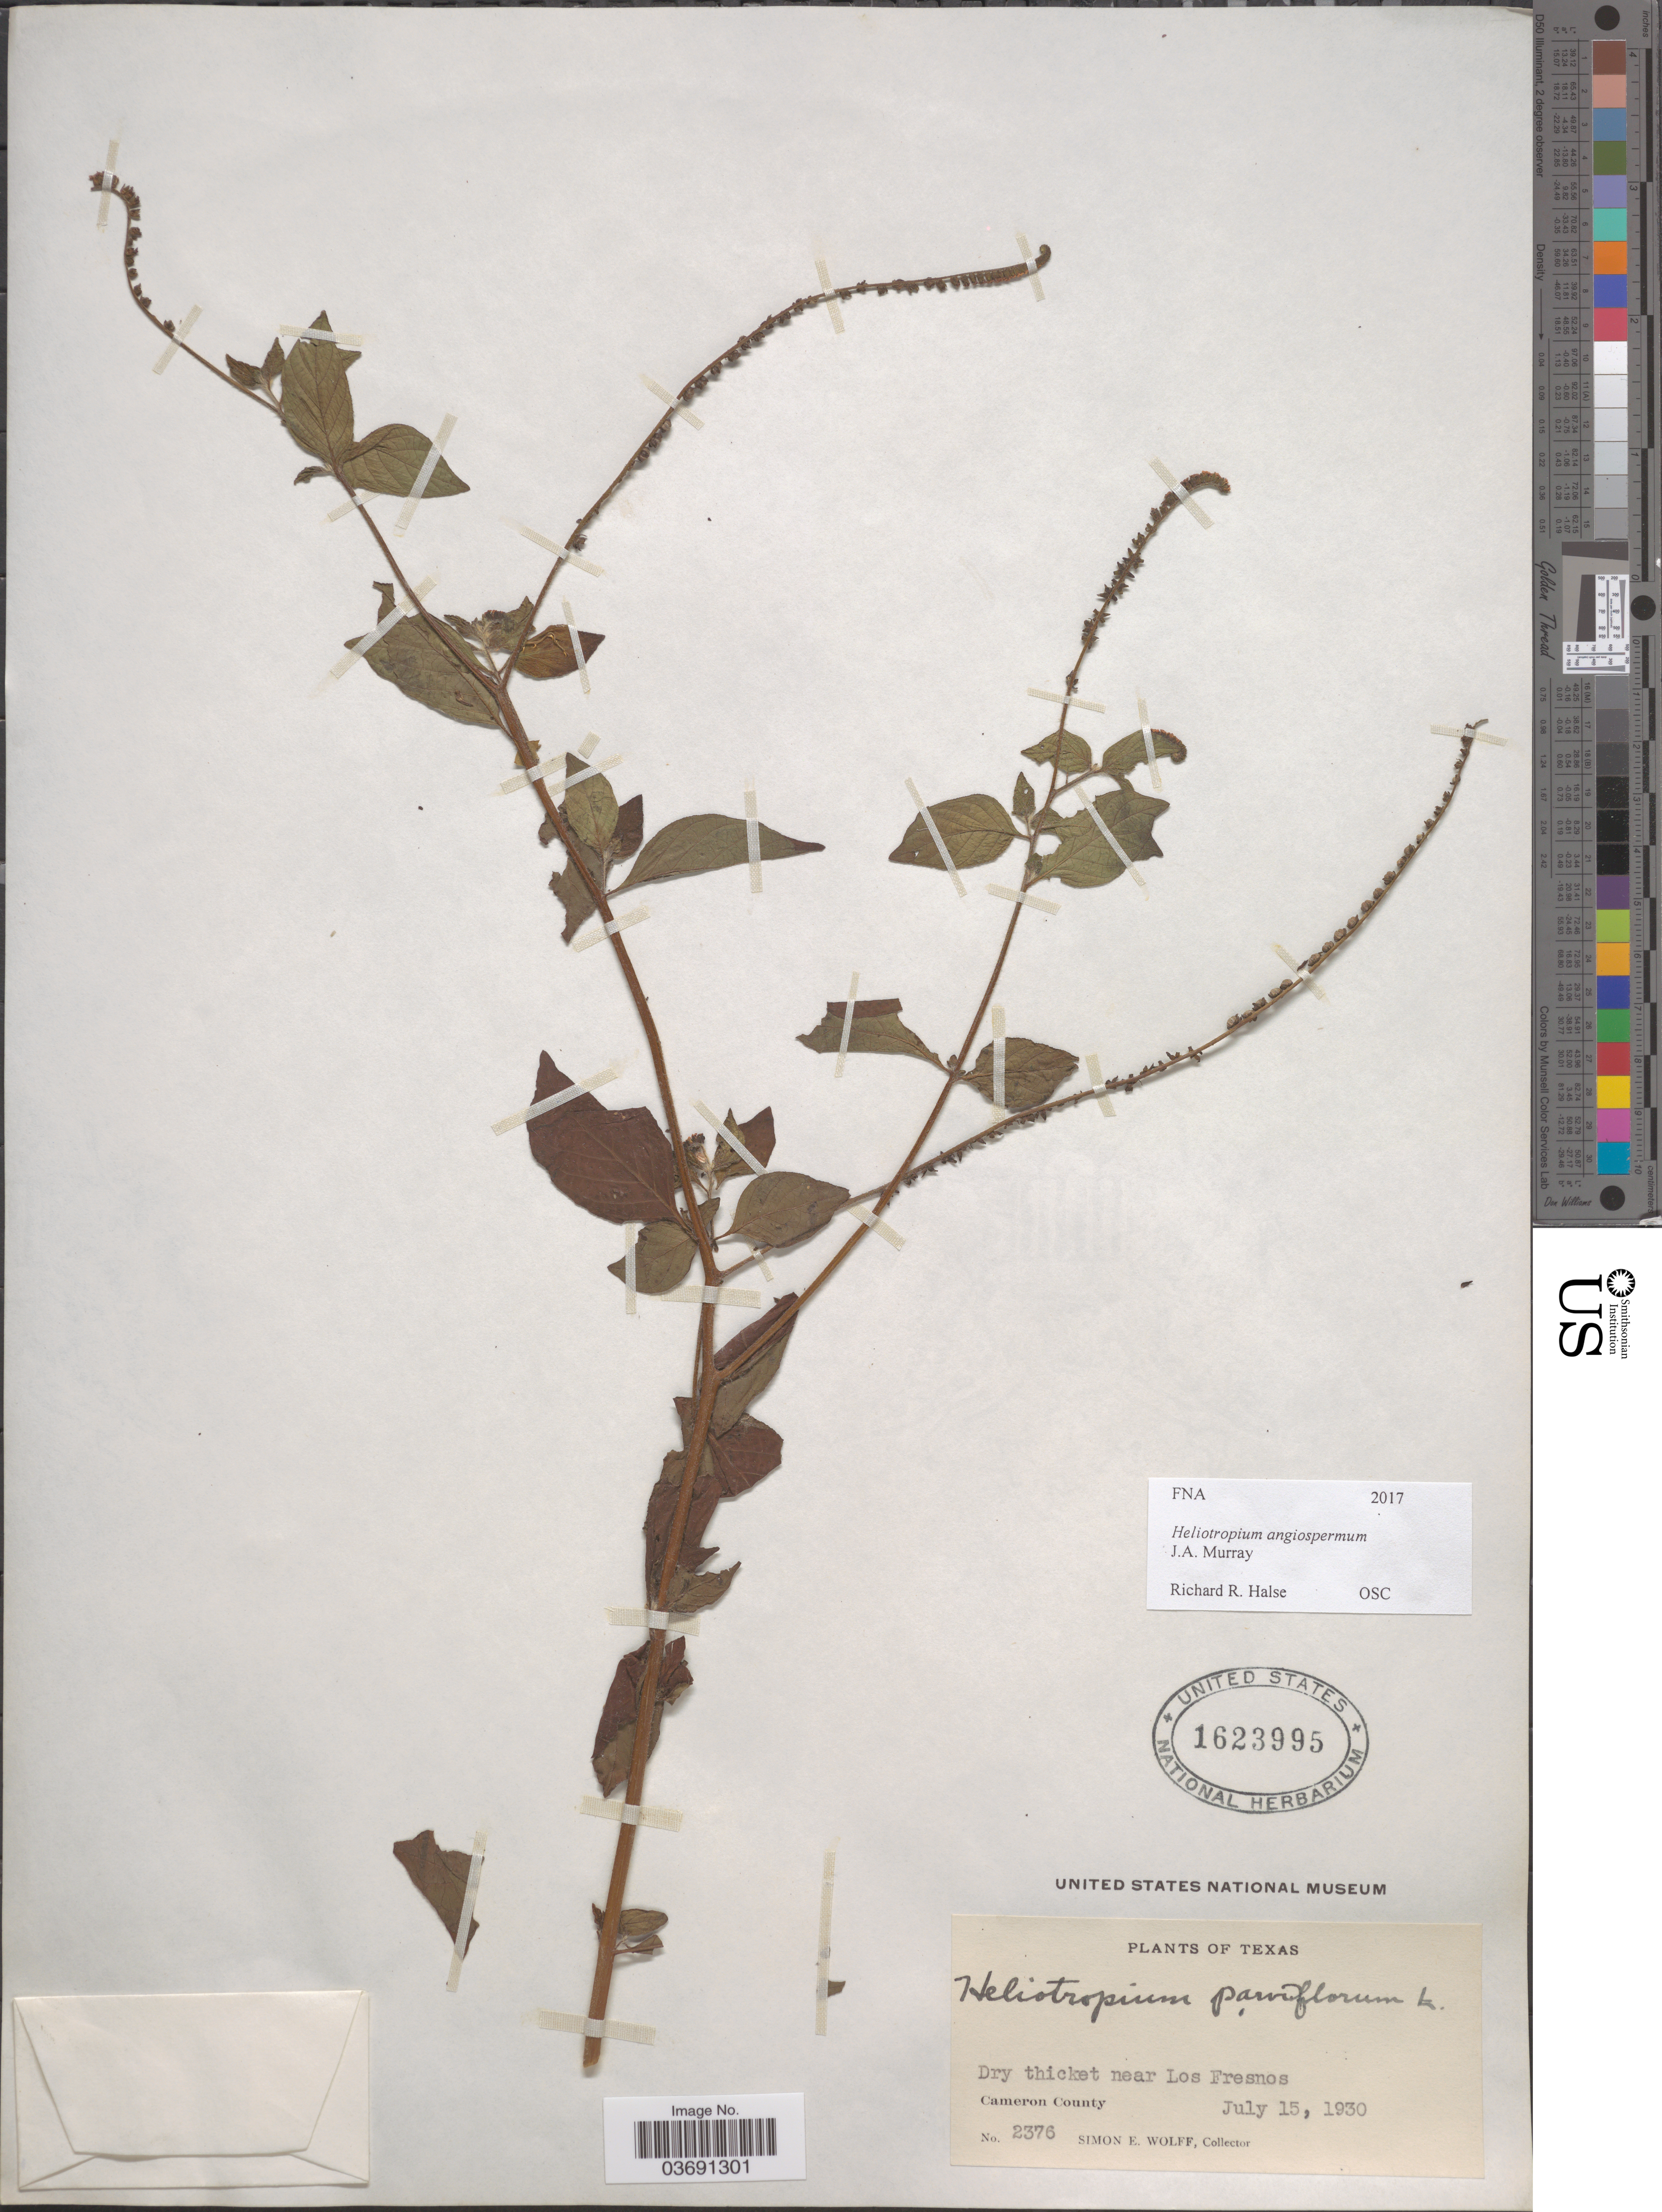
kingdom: Plantae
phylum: Tracheophyta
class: Magnoliopsida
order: Boraginales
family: Heliotropiaceae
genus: Heliotropium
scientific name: Heliotropium angiospermum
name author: Murray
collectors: S. E. Wolff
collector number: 2376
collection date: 1930-07-15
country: United States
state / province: Texas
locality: Dry thicket near Los Fresnos. Cameron County.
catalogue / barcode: US 1623995